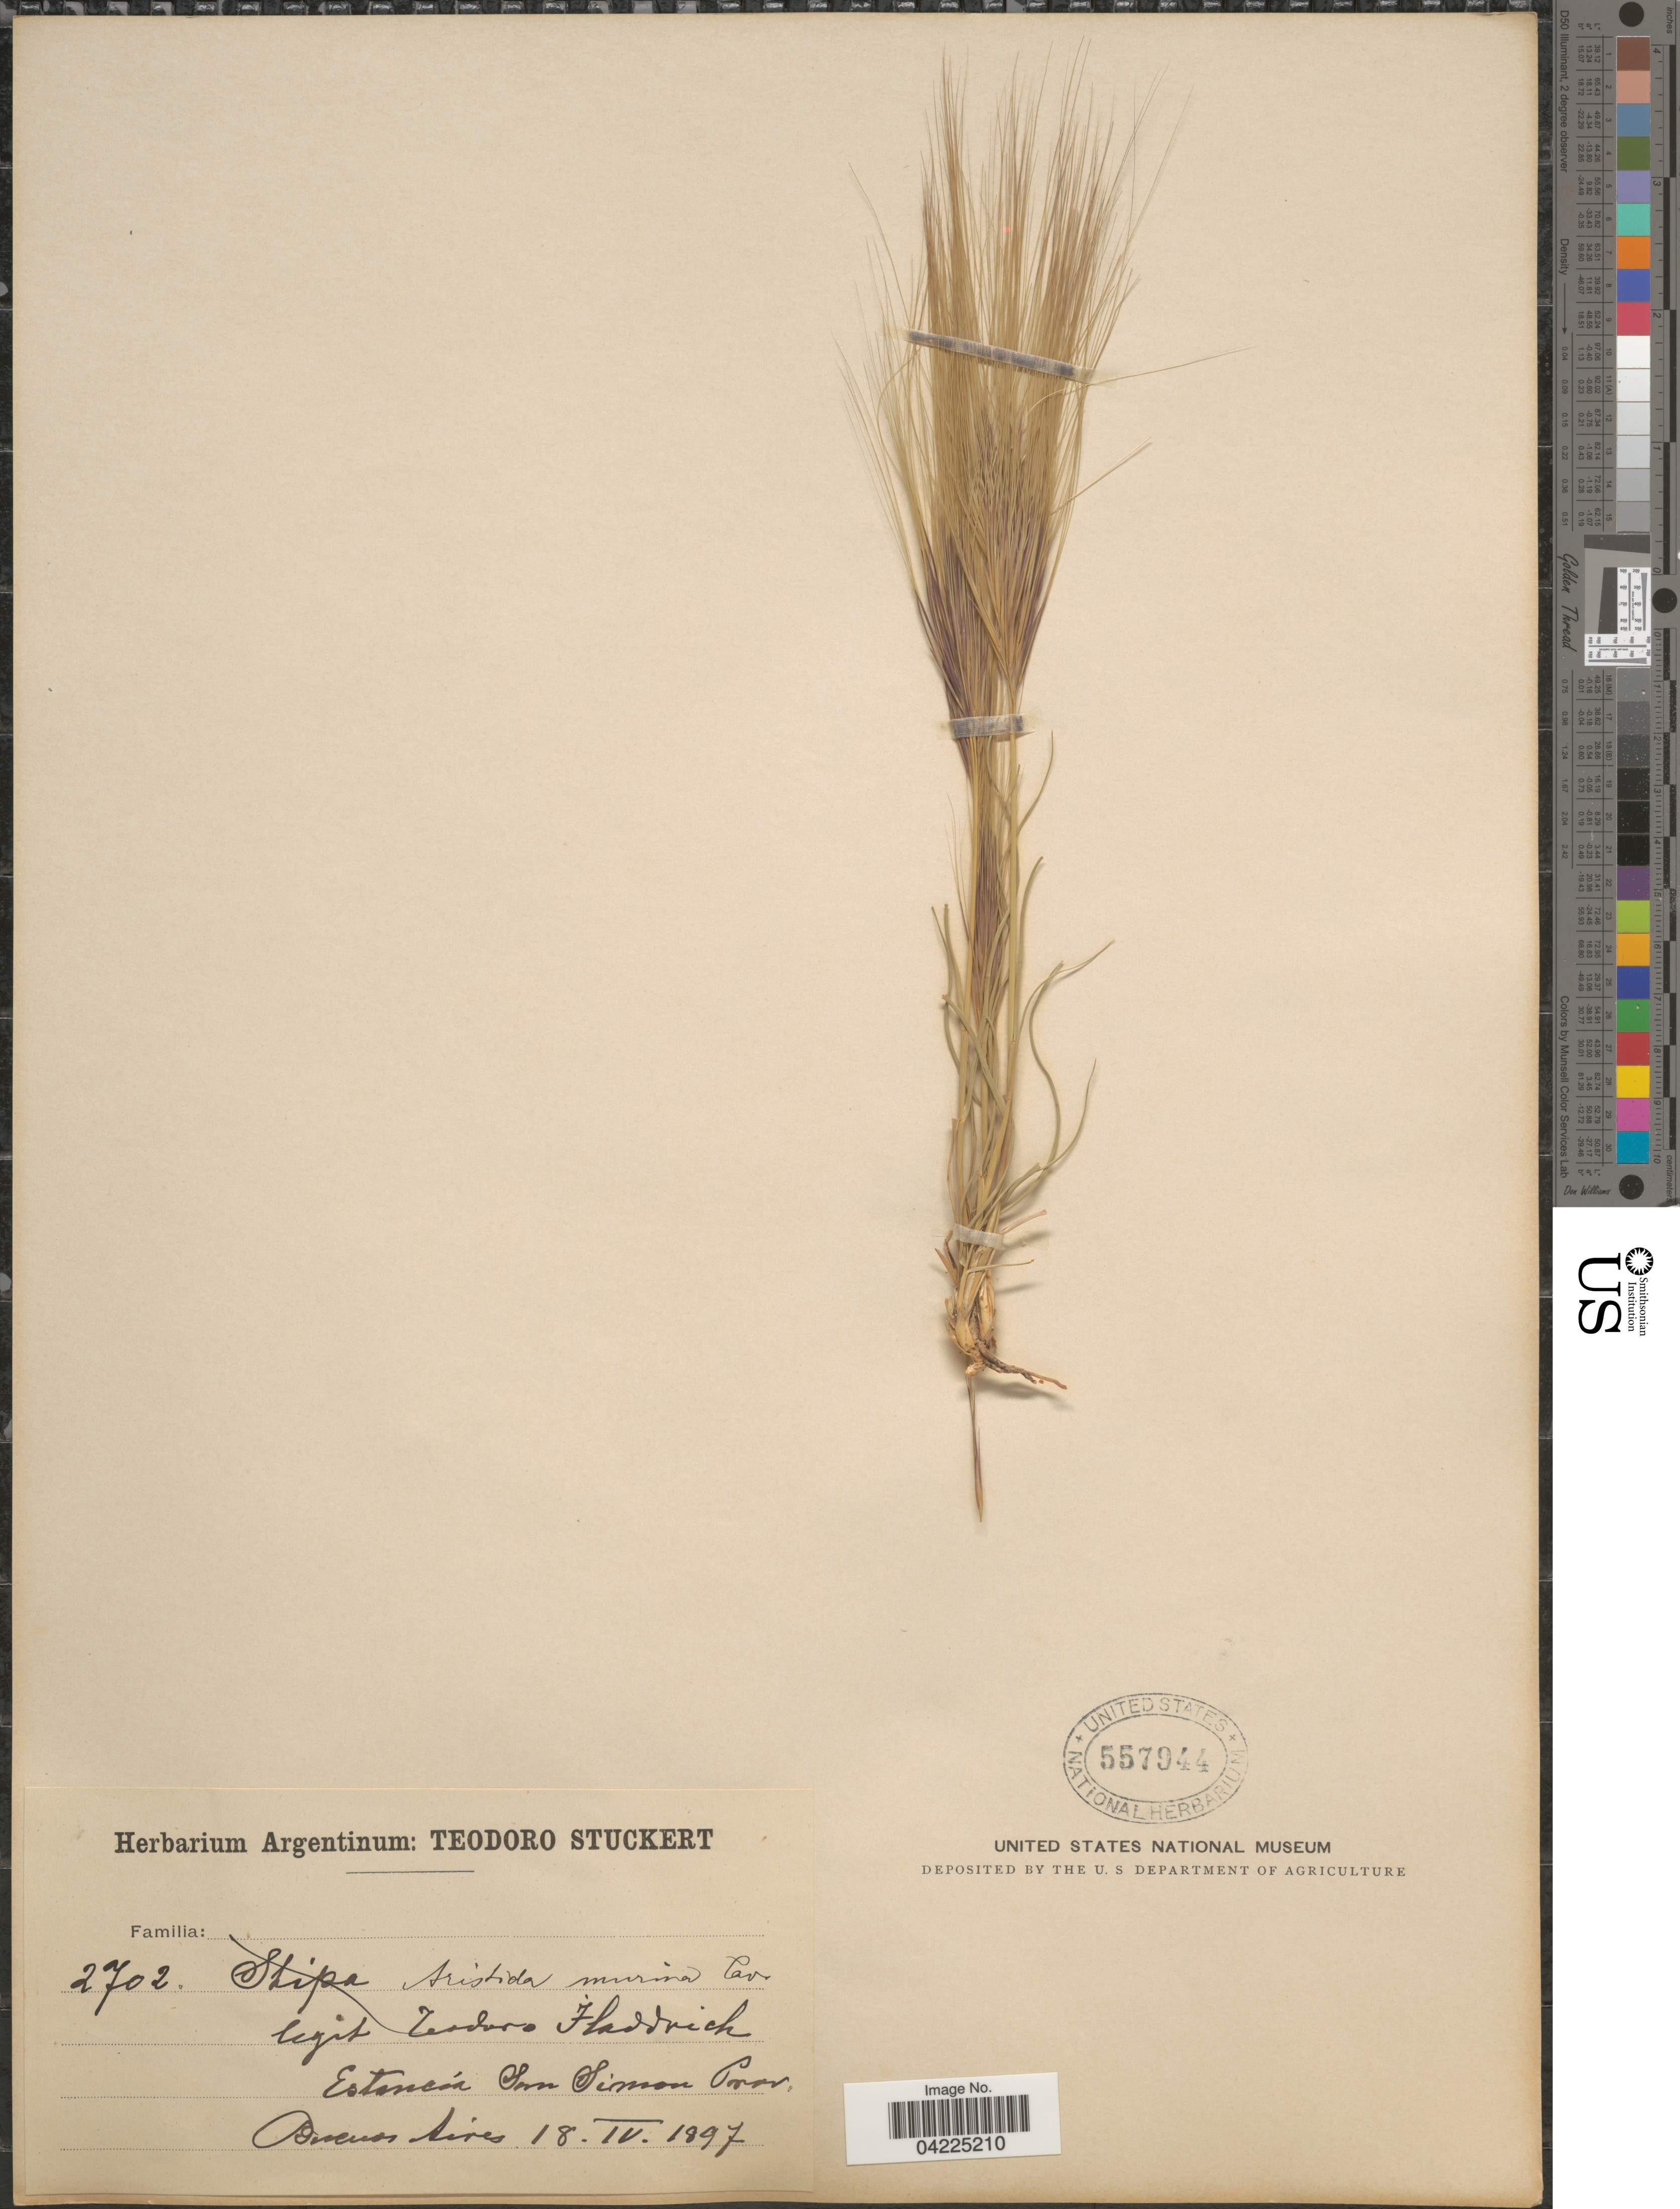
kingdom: Plantae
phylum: Tracheophyta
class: Liliopsida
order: Poales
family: Poaceae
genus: Aristida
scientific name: Aristida murina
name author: Cav.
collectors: T. Stuckert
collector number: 2702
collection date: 1897-04-18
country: Argentina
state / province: Buenos Aires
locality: Estancia San Simon.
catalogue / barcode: US 557944